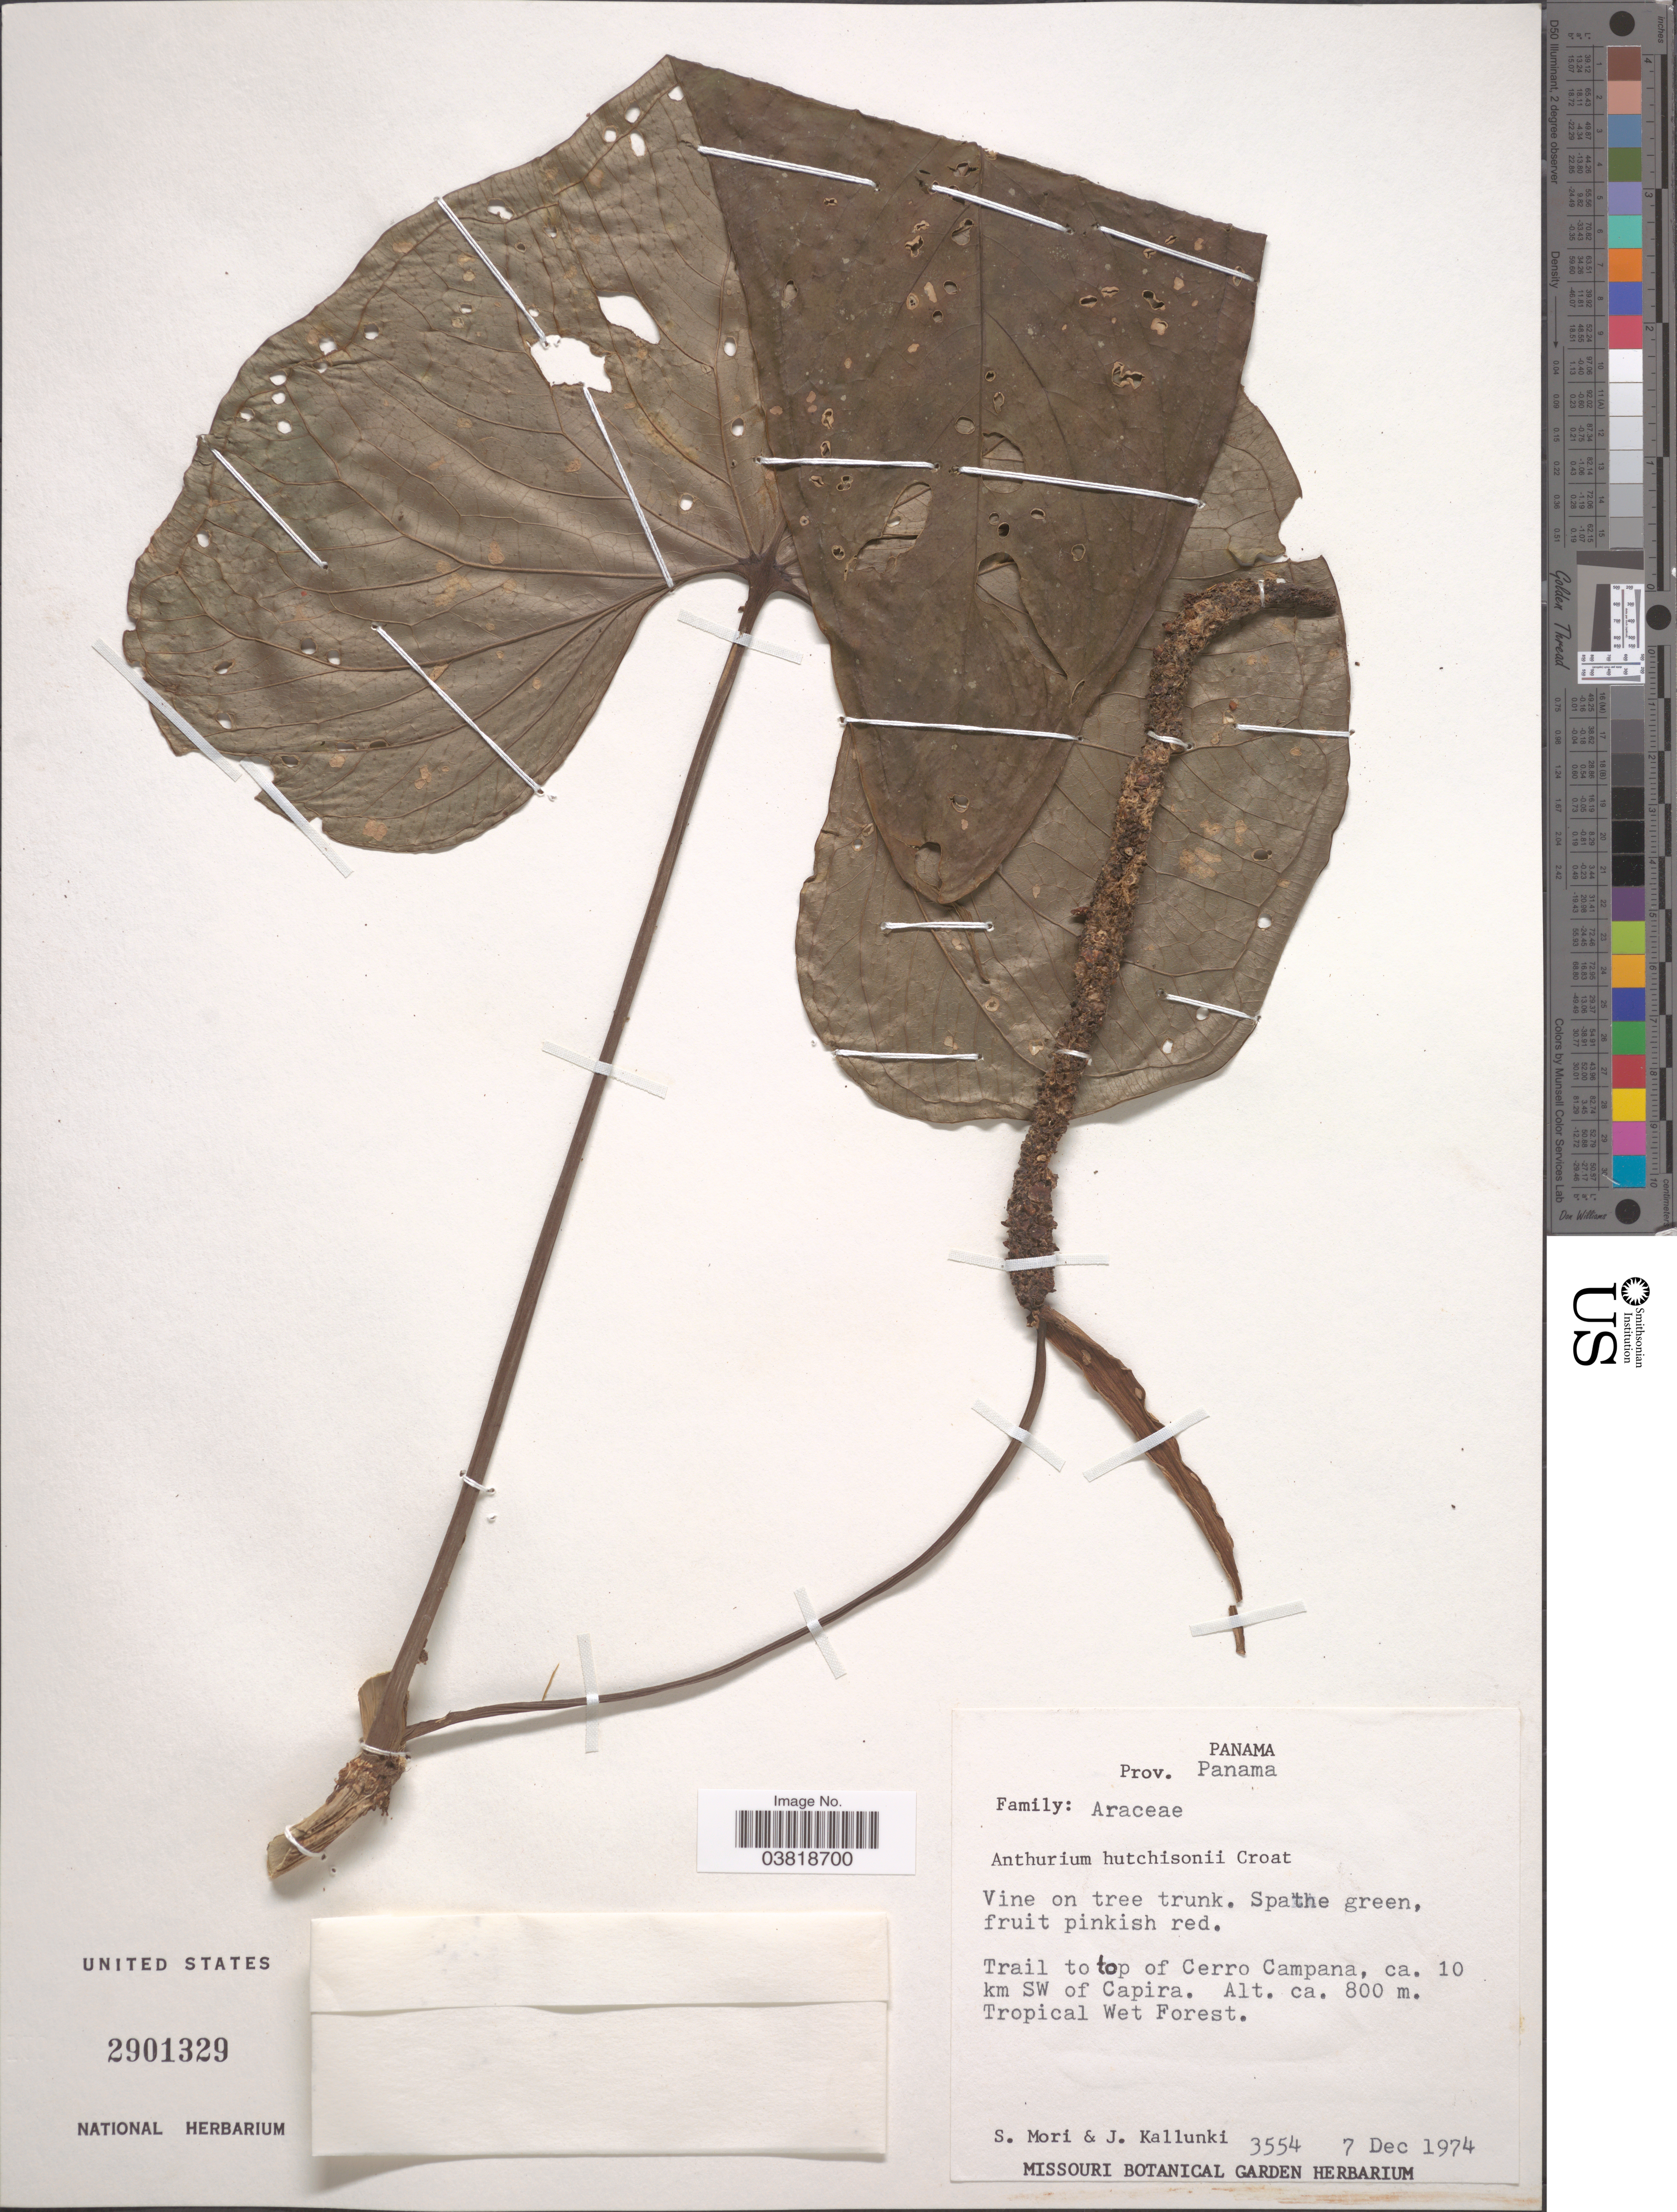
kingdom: Plantae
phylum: Tracheophyta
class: Liliopsida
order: Alismatales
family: Araceae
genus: Anthurium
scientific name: Anthurium hutchisonii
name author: Croat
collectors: S. Mori & J. Kallunki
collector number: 3554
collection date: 1974-12-07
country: Panama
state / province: Panamá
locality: Trail to top of Cerro Campana, ca. 10 km SW of Capira. Tropical Wet Forest.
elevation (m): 800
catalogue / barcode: US 2901329